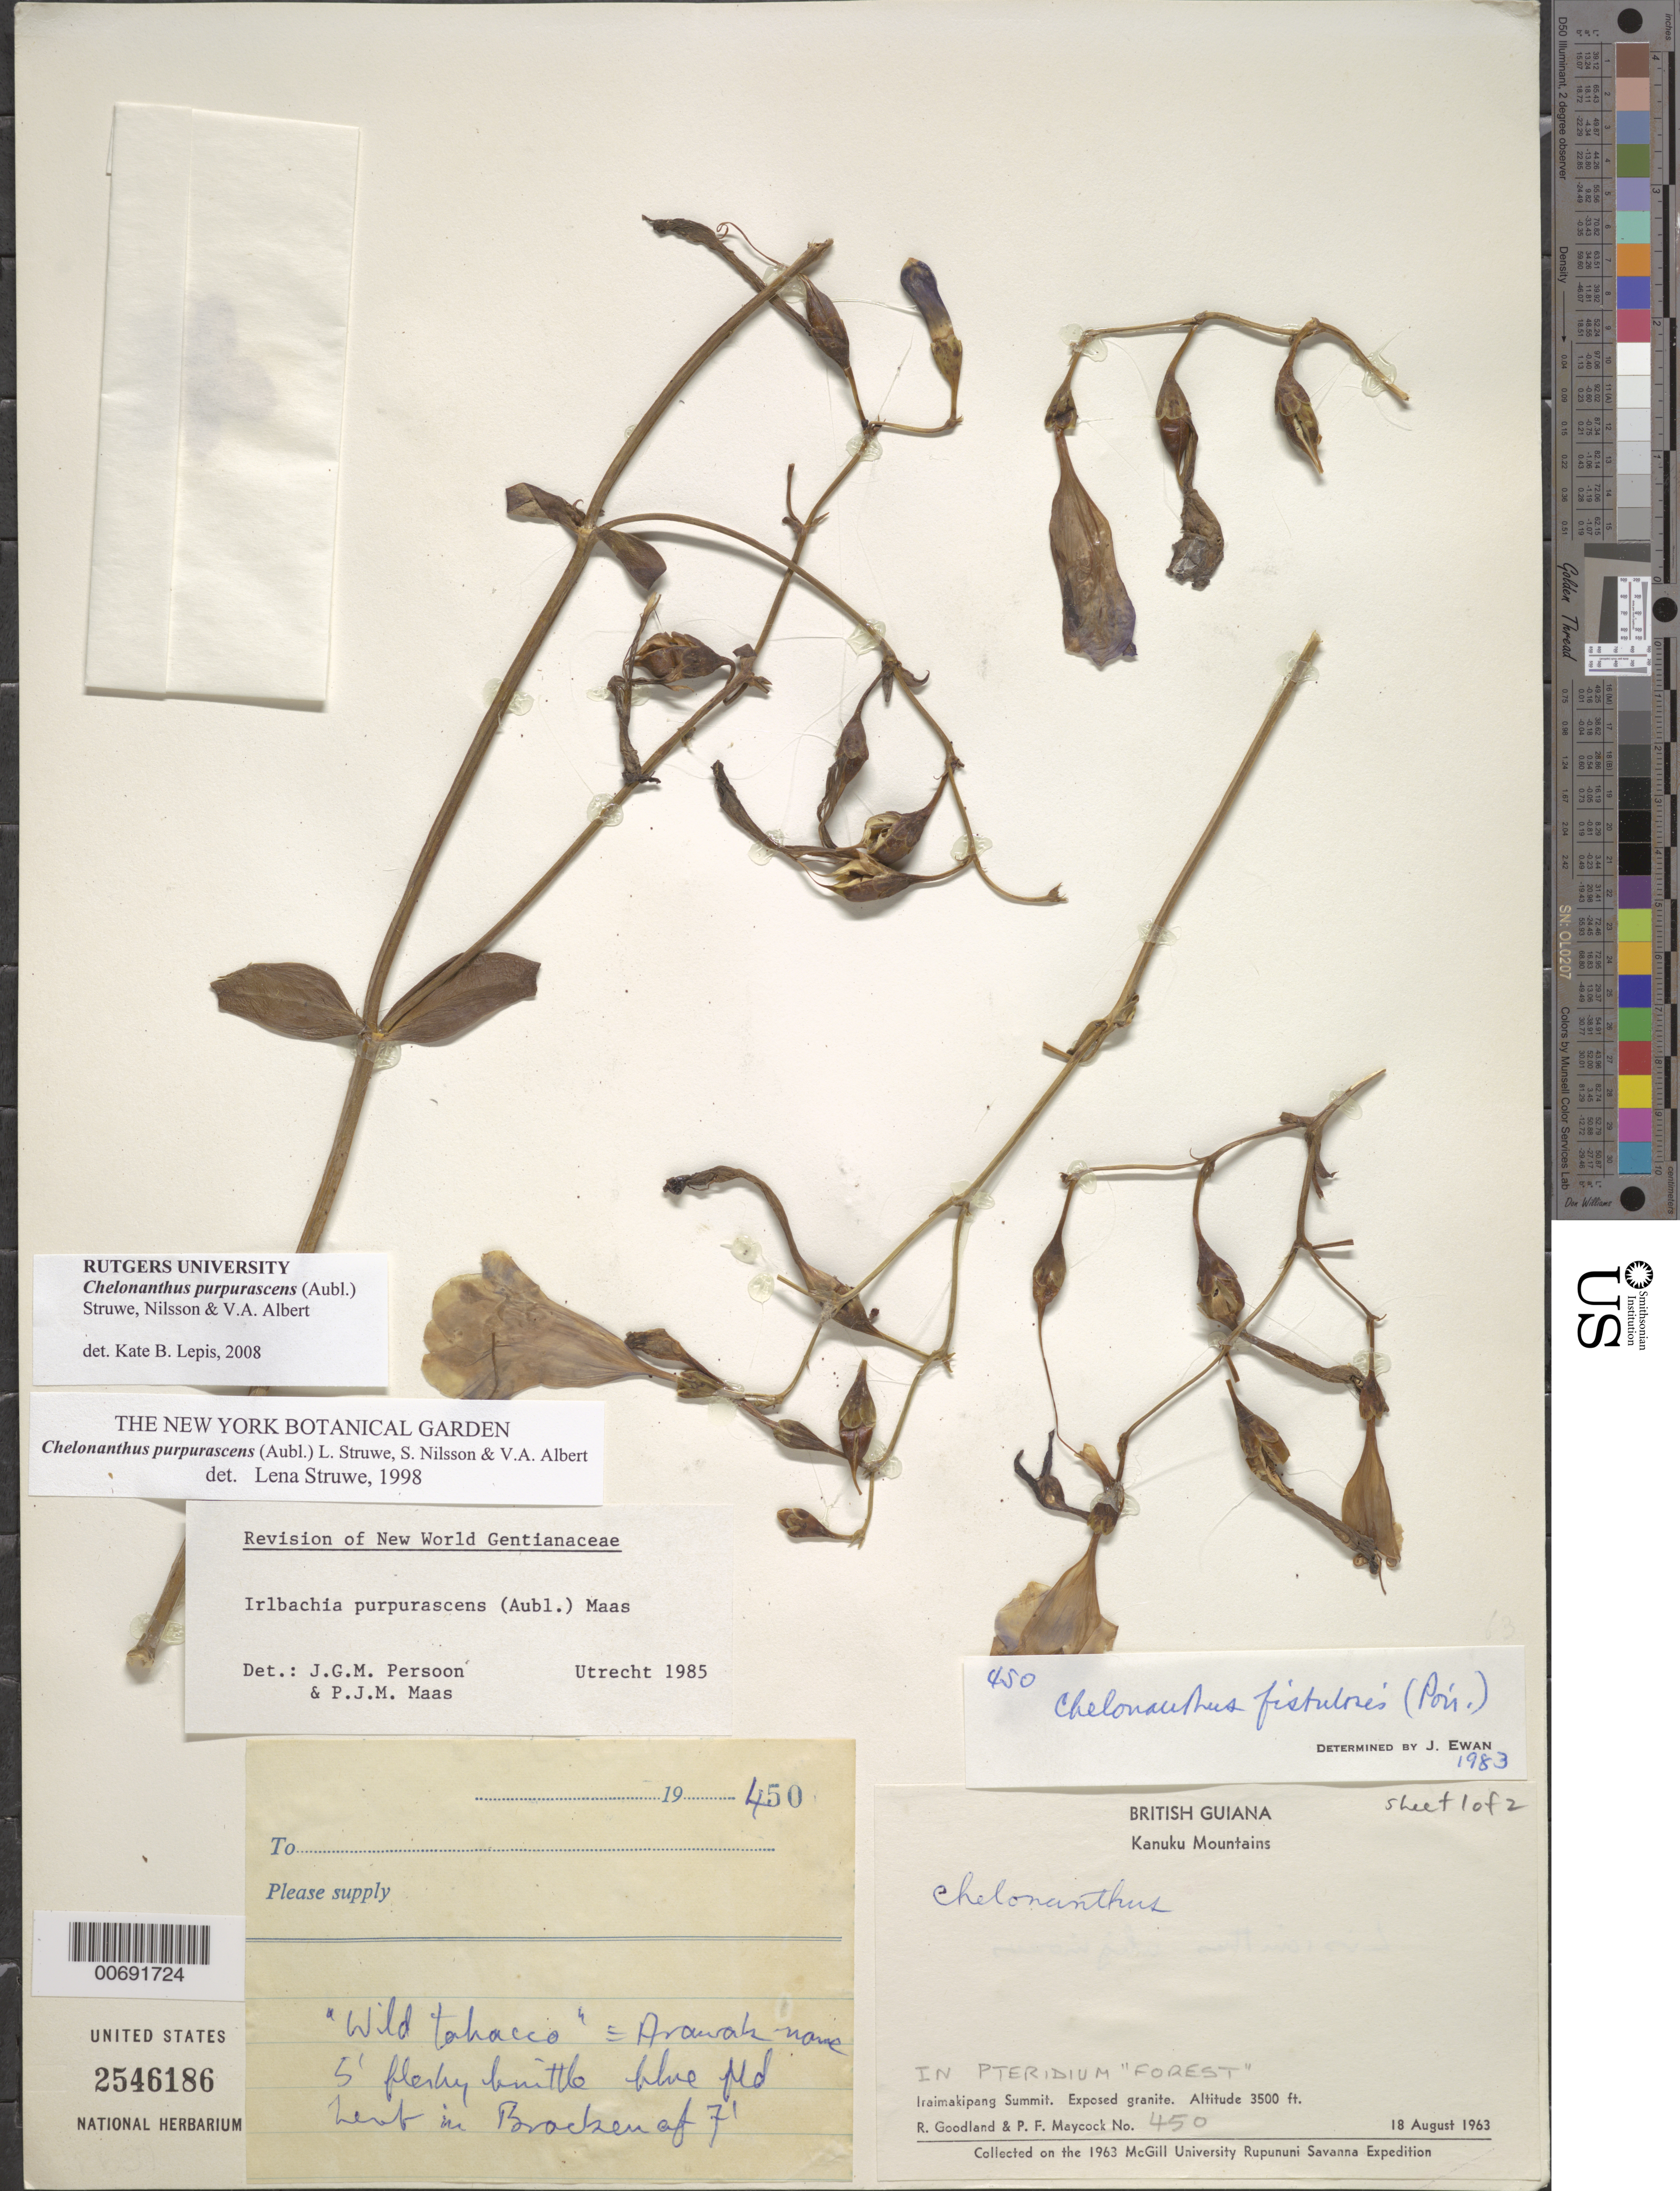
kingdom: Plantae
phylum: Tracheophyta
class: Magnoliopsida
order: Gentianales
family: Gentianaceae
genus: Chelonanthus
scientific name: Chelonanthus purpurascens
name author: (Aubl.) Struwe et al.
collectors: R. Goodland & P. Maycock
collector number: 450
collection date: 1963-08-18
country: Guyana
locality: Kanuku Mountains. Iraimakipang Summit.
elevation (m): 1067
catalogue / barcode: US 2546186